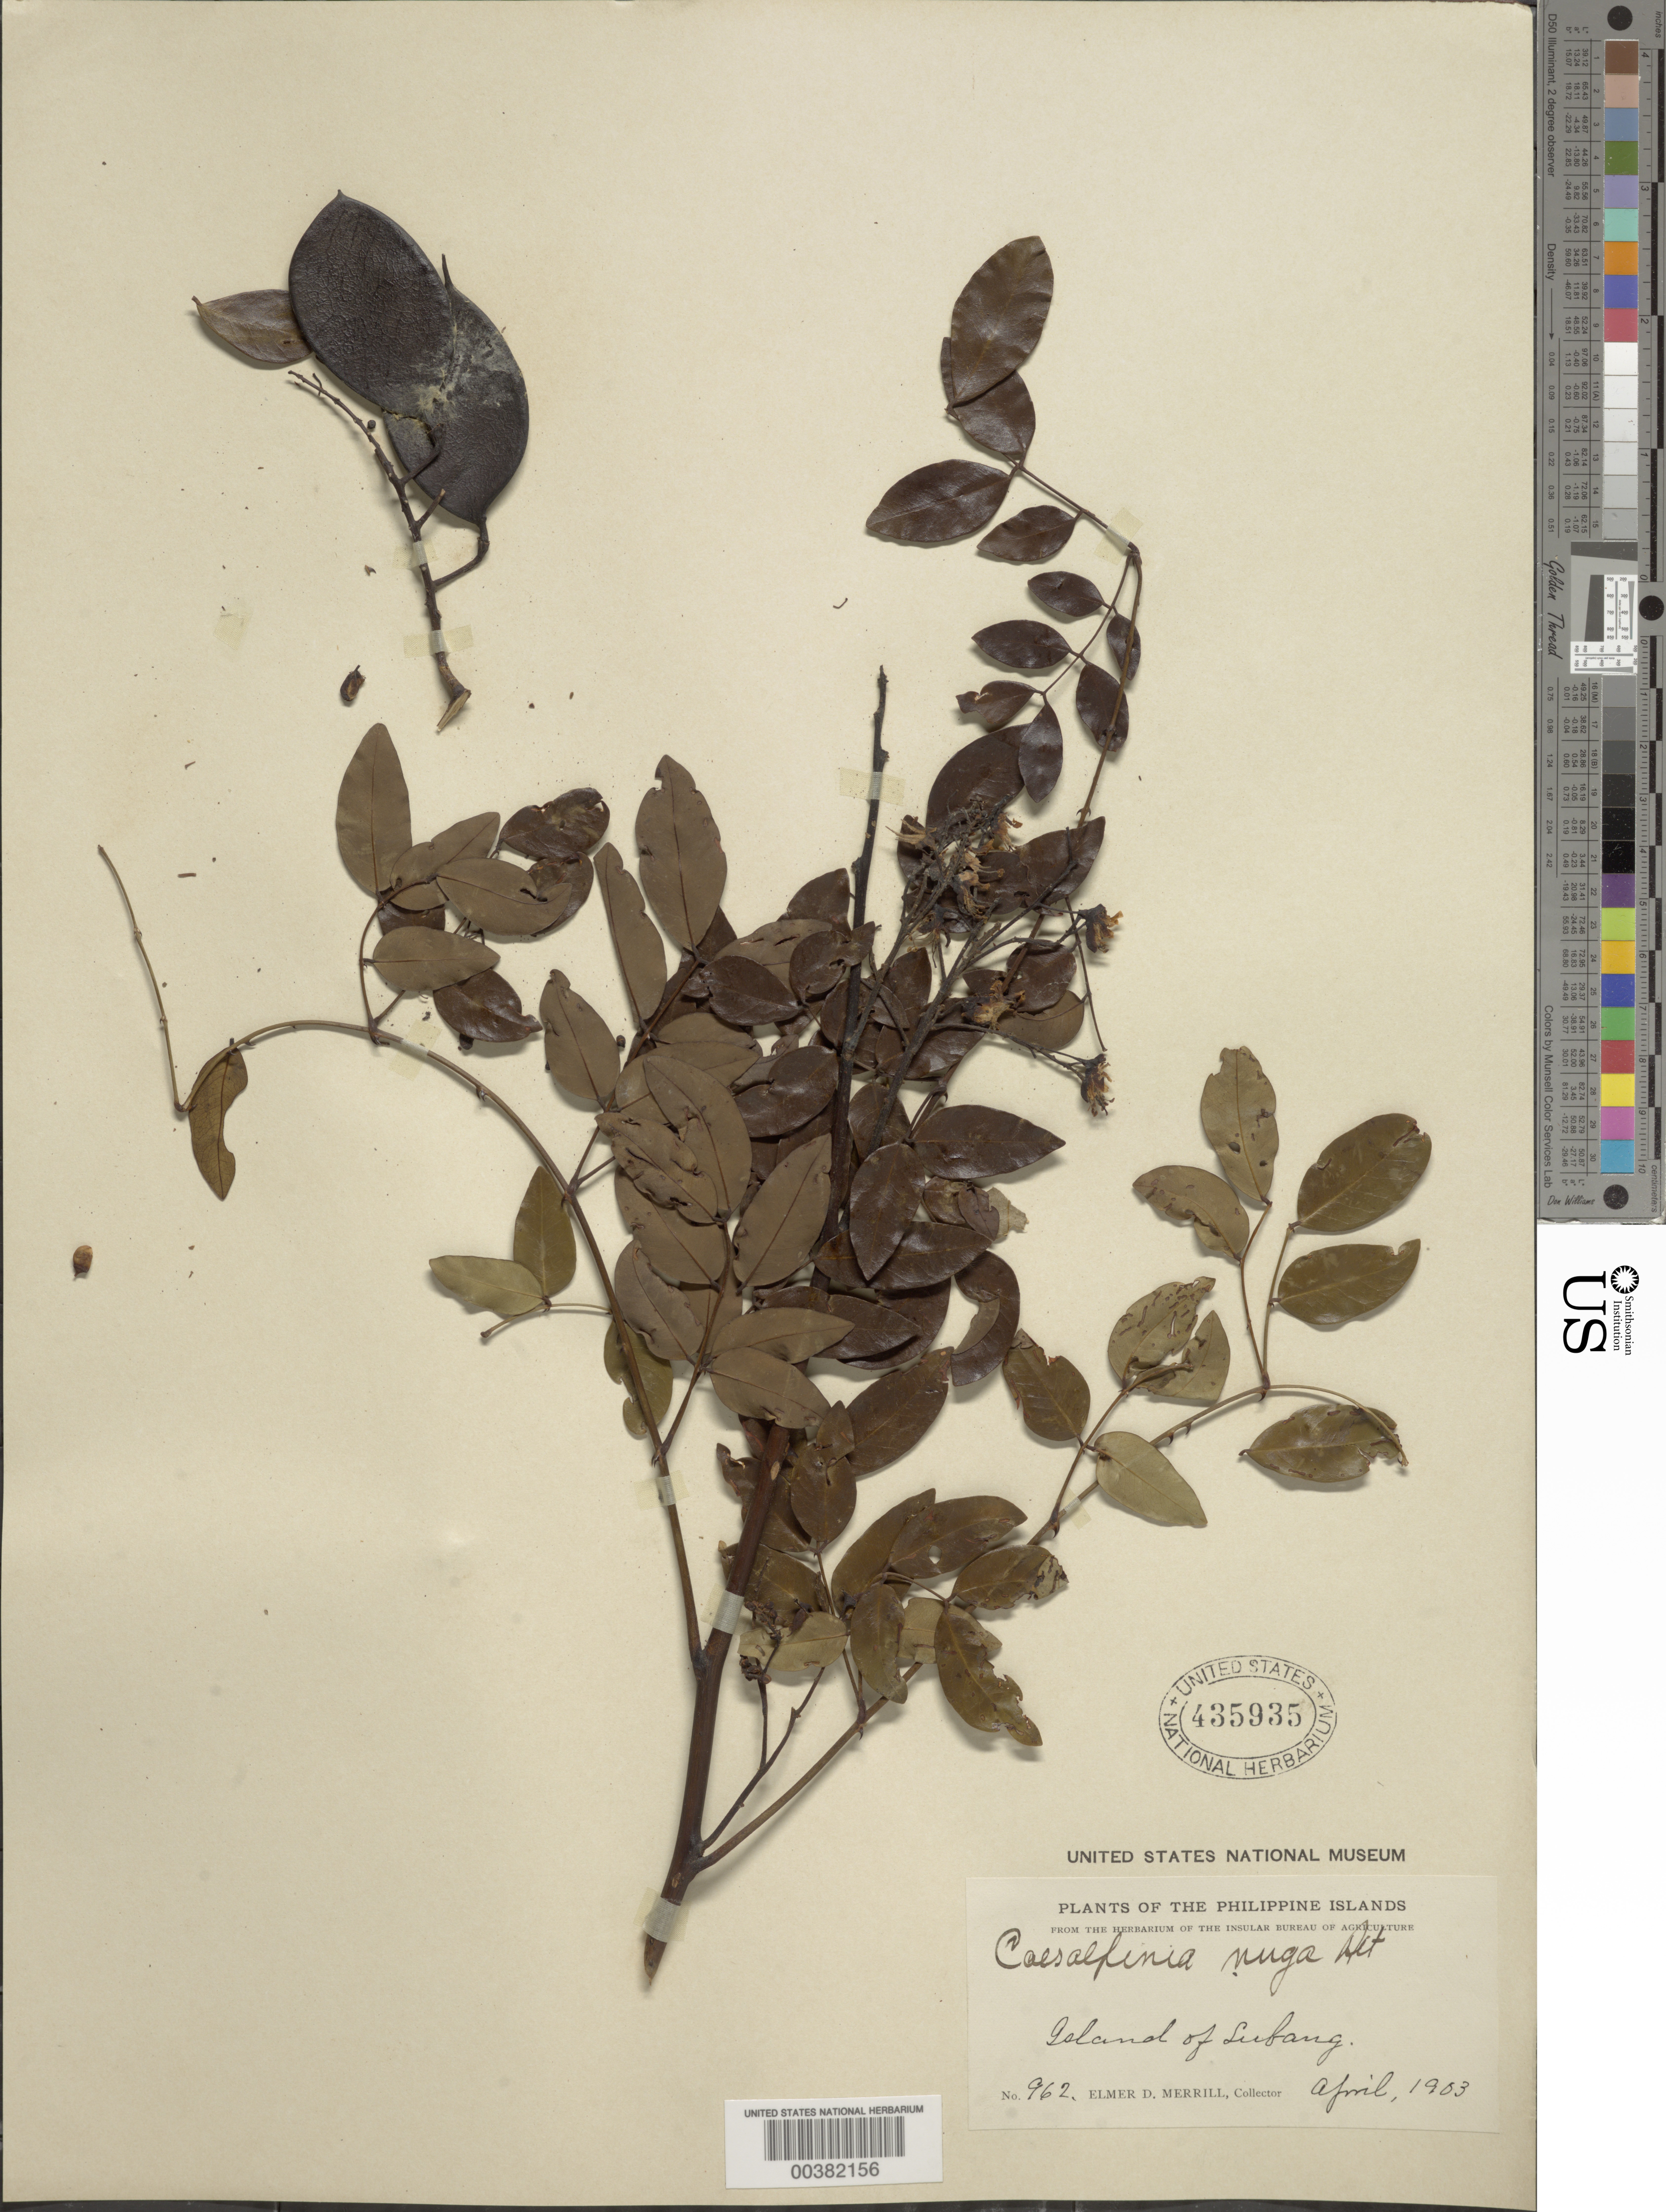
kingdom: Plantae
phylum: Tracheophyta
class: Magnoliopsida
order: Fabales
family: Fabaceae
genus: Ticanto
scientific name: Ticanto crista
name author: (L.) R. Clark & Gagnon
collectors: E. D. Merrill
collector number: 962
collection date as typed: Apr 1903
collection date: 1903-04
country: Philippines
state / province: Mimaropa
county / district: Mindoro Occidental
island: Lubang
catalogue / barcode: US 435935